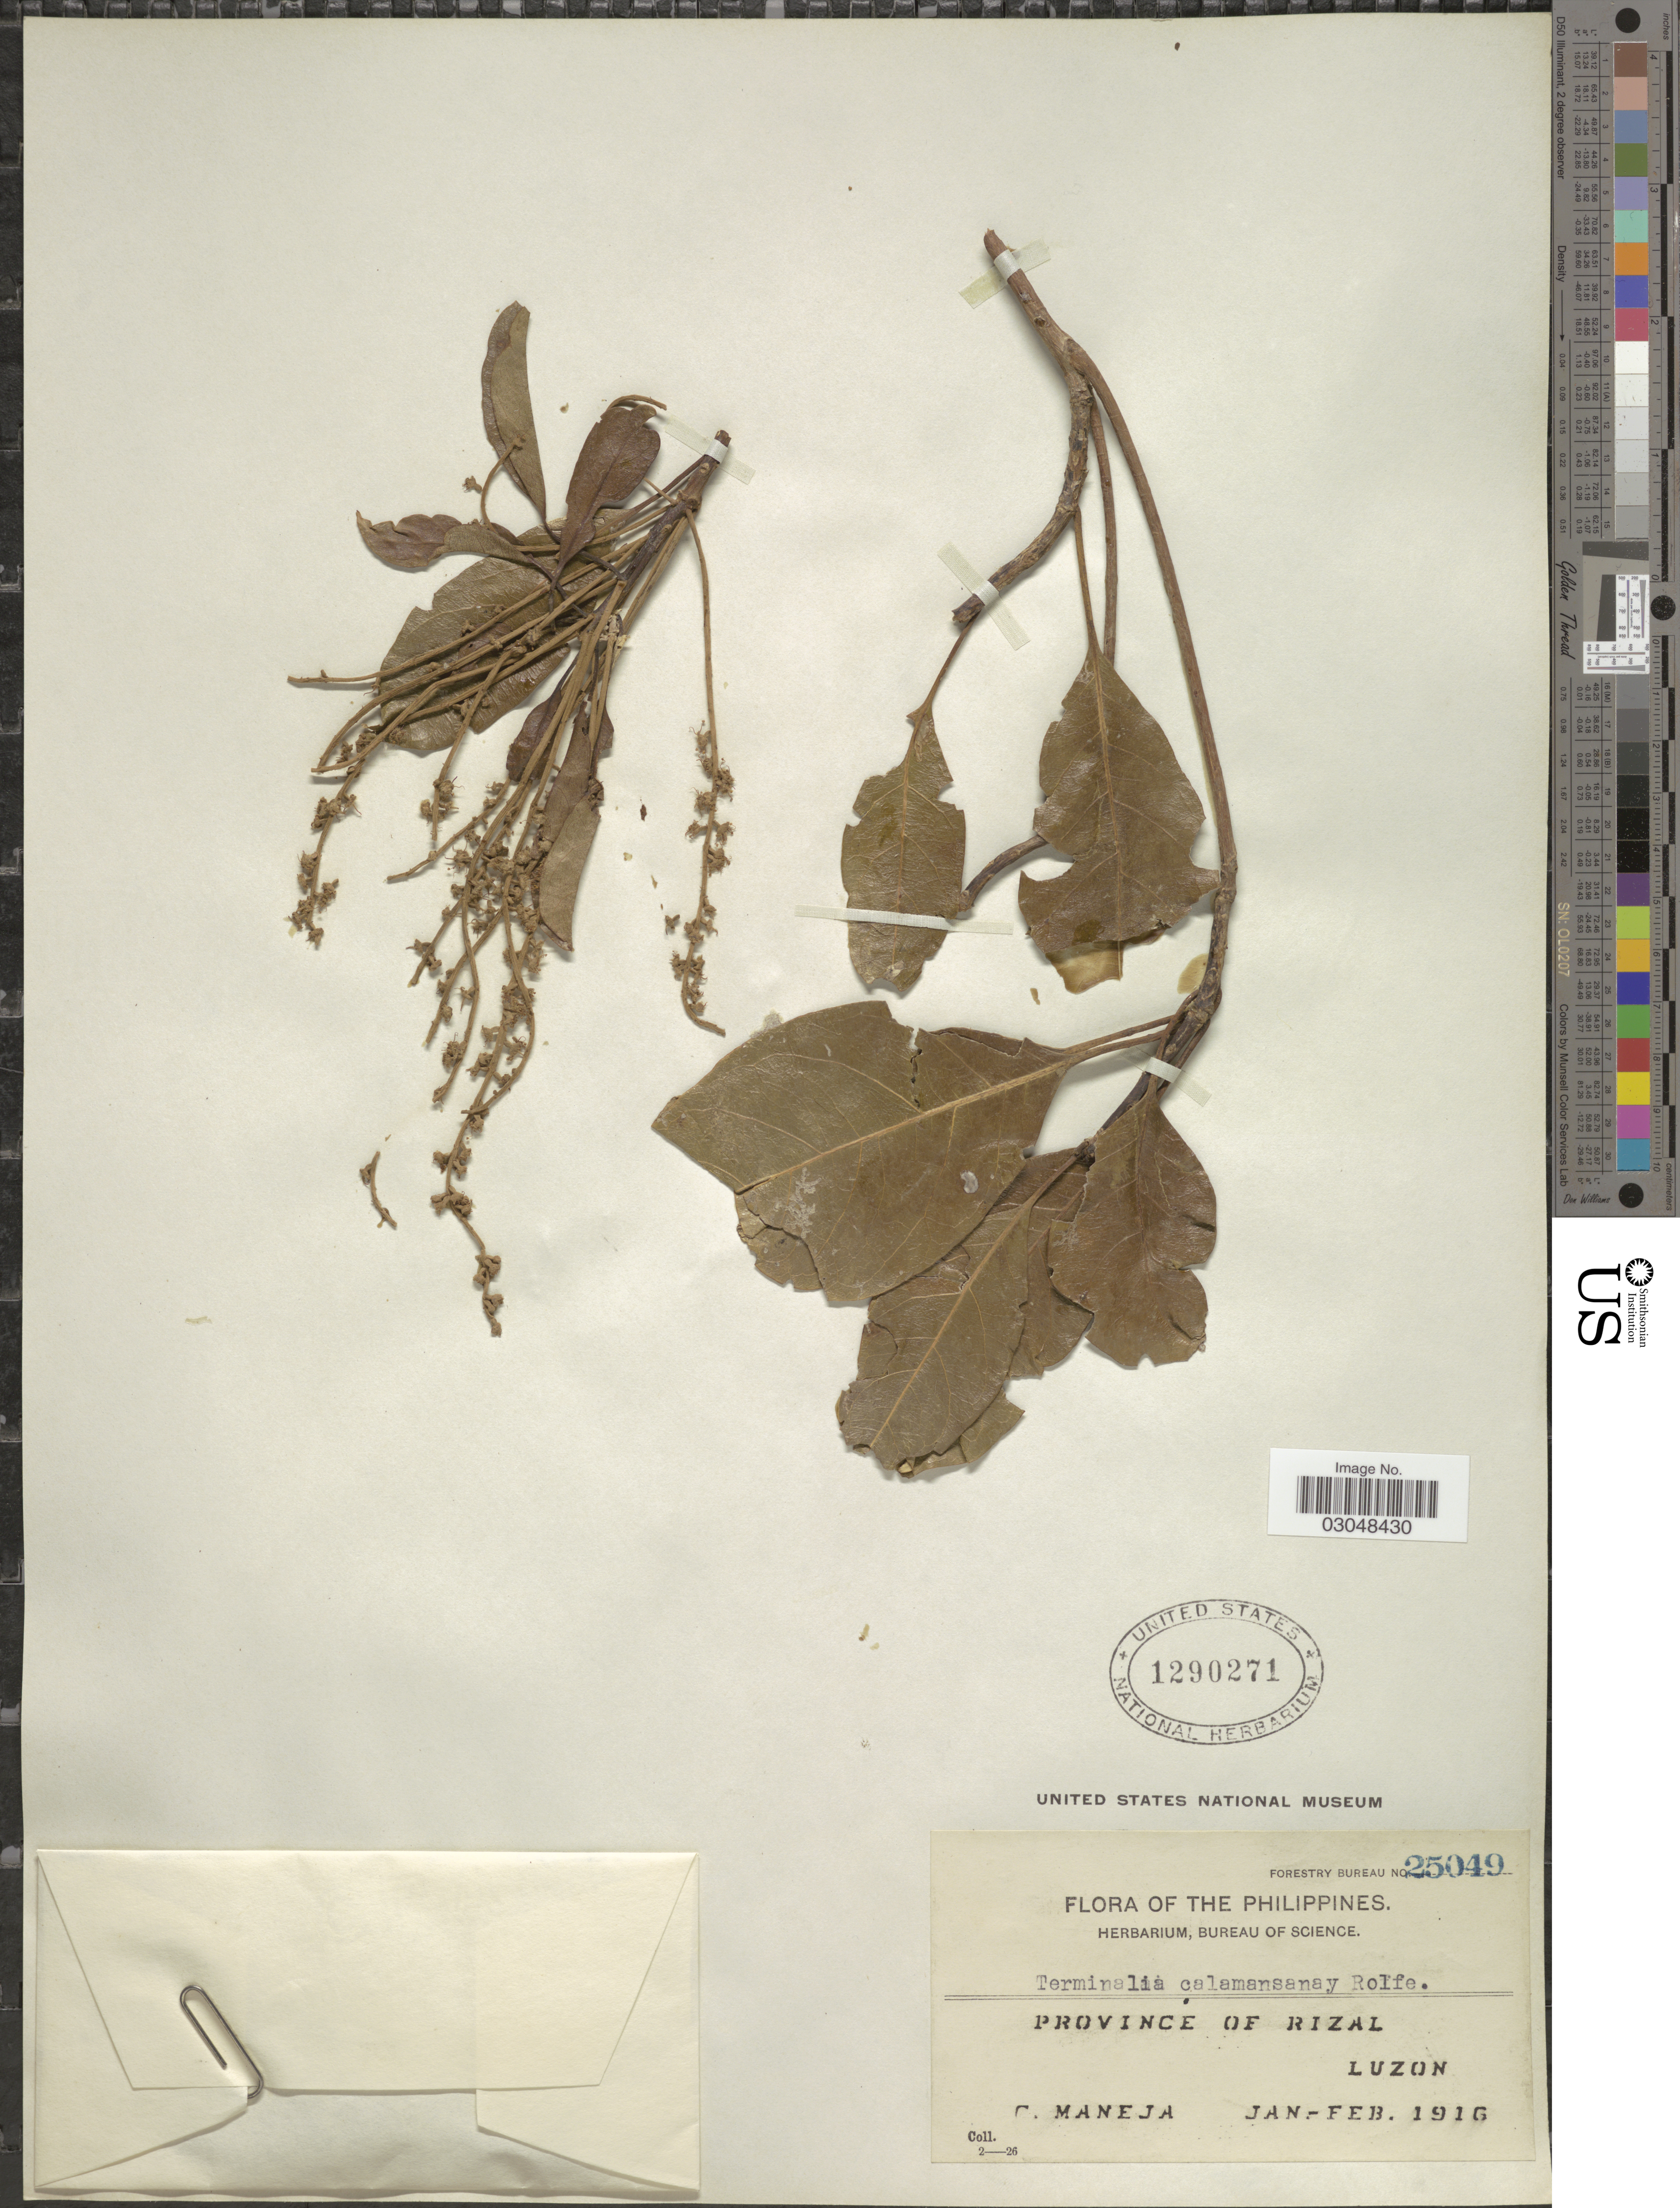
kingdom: Plantae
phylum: Tracheophyta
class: Magnoliopsida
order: Myrtales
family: Combretaceae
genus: Terminalia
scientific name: Terminalia calamansanai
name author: (Blanco) Rolfe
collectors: C. Maneja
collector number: Forestry Bureau 25049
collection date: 1916-01/1916-02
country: Philippines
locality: Province of Rizal. Luzon.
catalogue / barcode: US 1290271